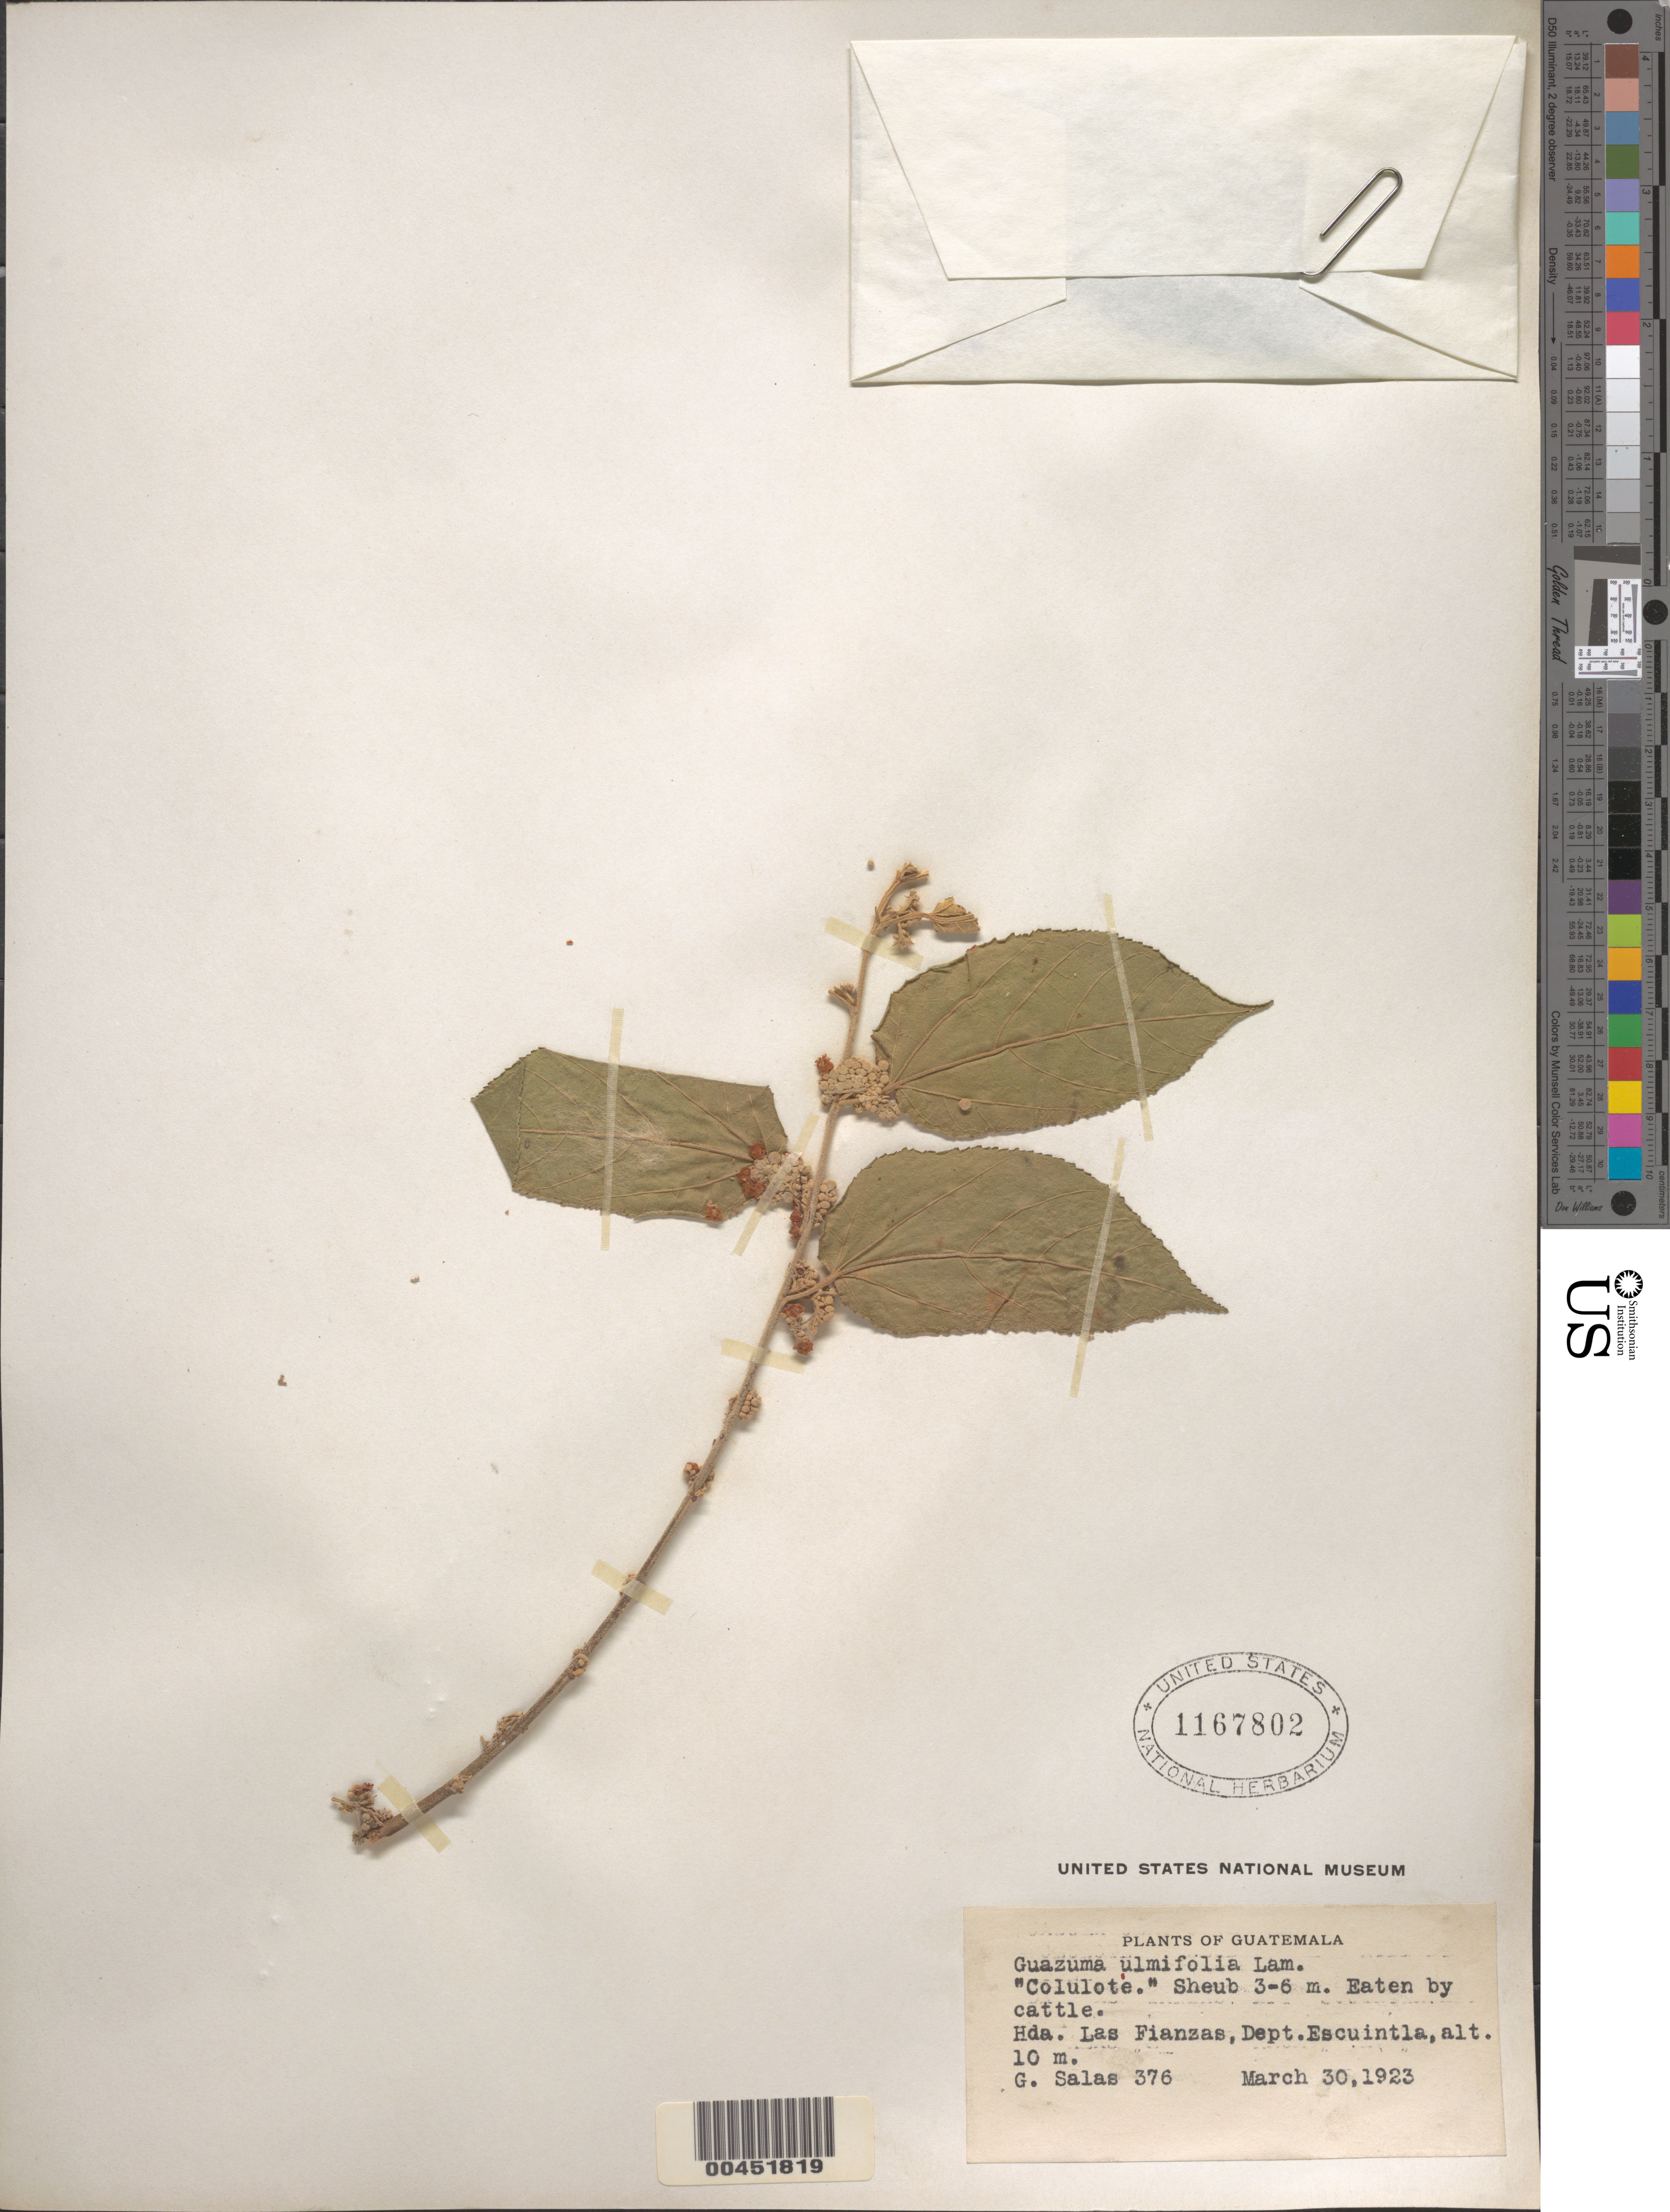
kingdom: Plantae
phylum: Tracheophyta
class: Magnoliopsida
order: Malvales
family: Malvaceae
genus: Guazuma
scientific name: Guazuma ulmifolia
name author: Lam.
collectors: G. Salas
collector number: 376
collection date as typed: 30 Mar 1923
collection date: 1923-03-30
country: Guatemala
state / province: Escuintla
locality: Hda. Las Fianzas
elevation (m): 10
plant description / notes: Common name: Colulote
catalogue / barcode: US 1167802